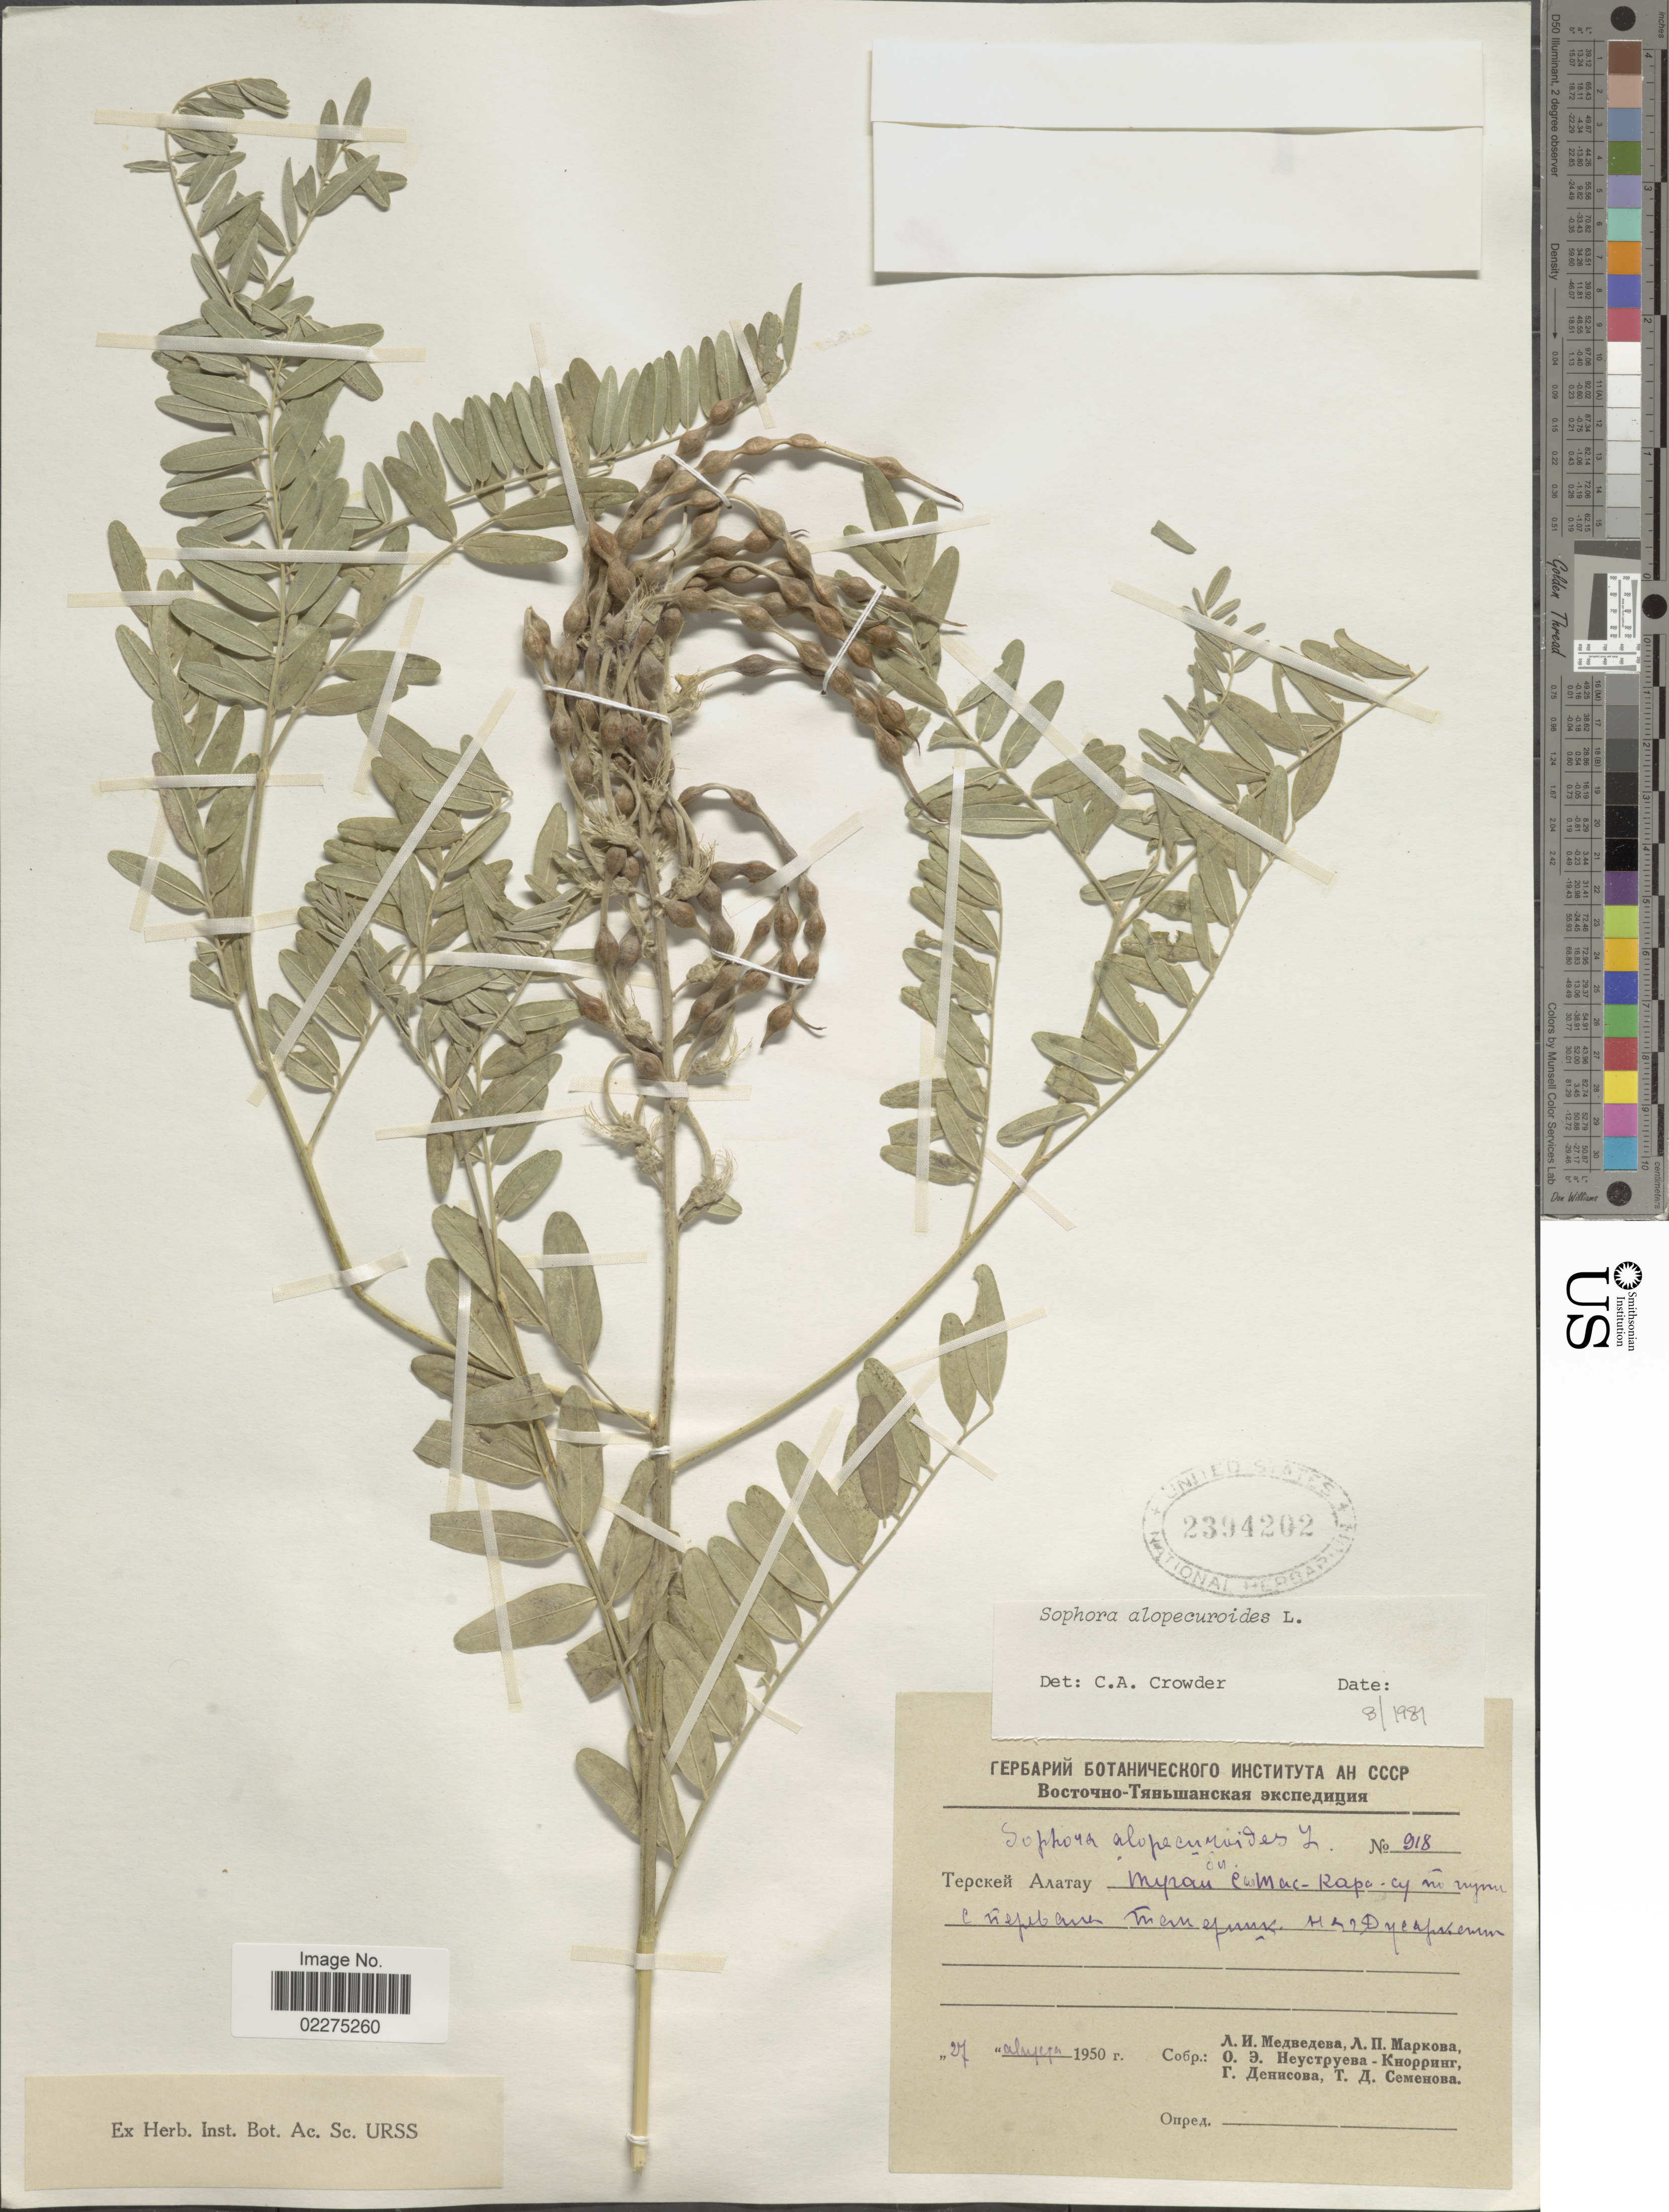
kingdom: Plantae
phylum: Tracheophyta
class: Magnoliopsida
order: Fabales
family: Fabaceae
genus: Sophora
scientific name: Sophora alopecuroides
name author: L.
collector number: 918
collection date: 1950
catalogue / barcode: US 2394202